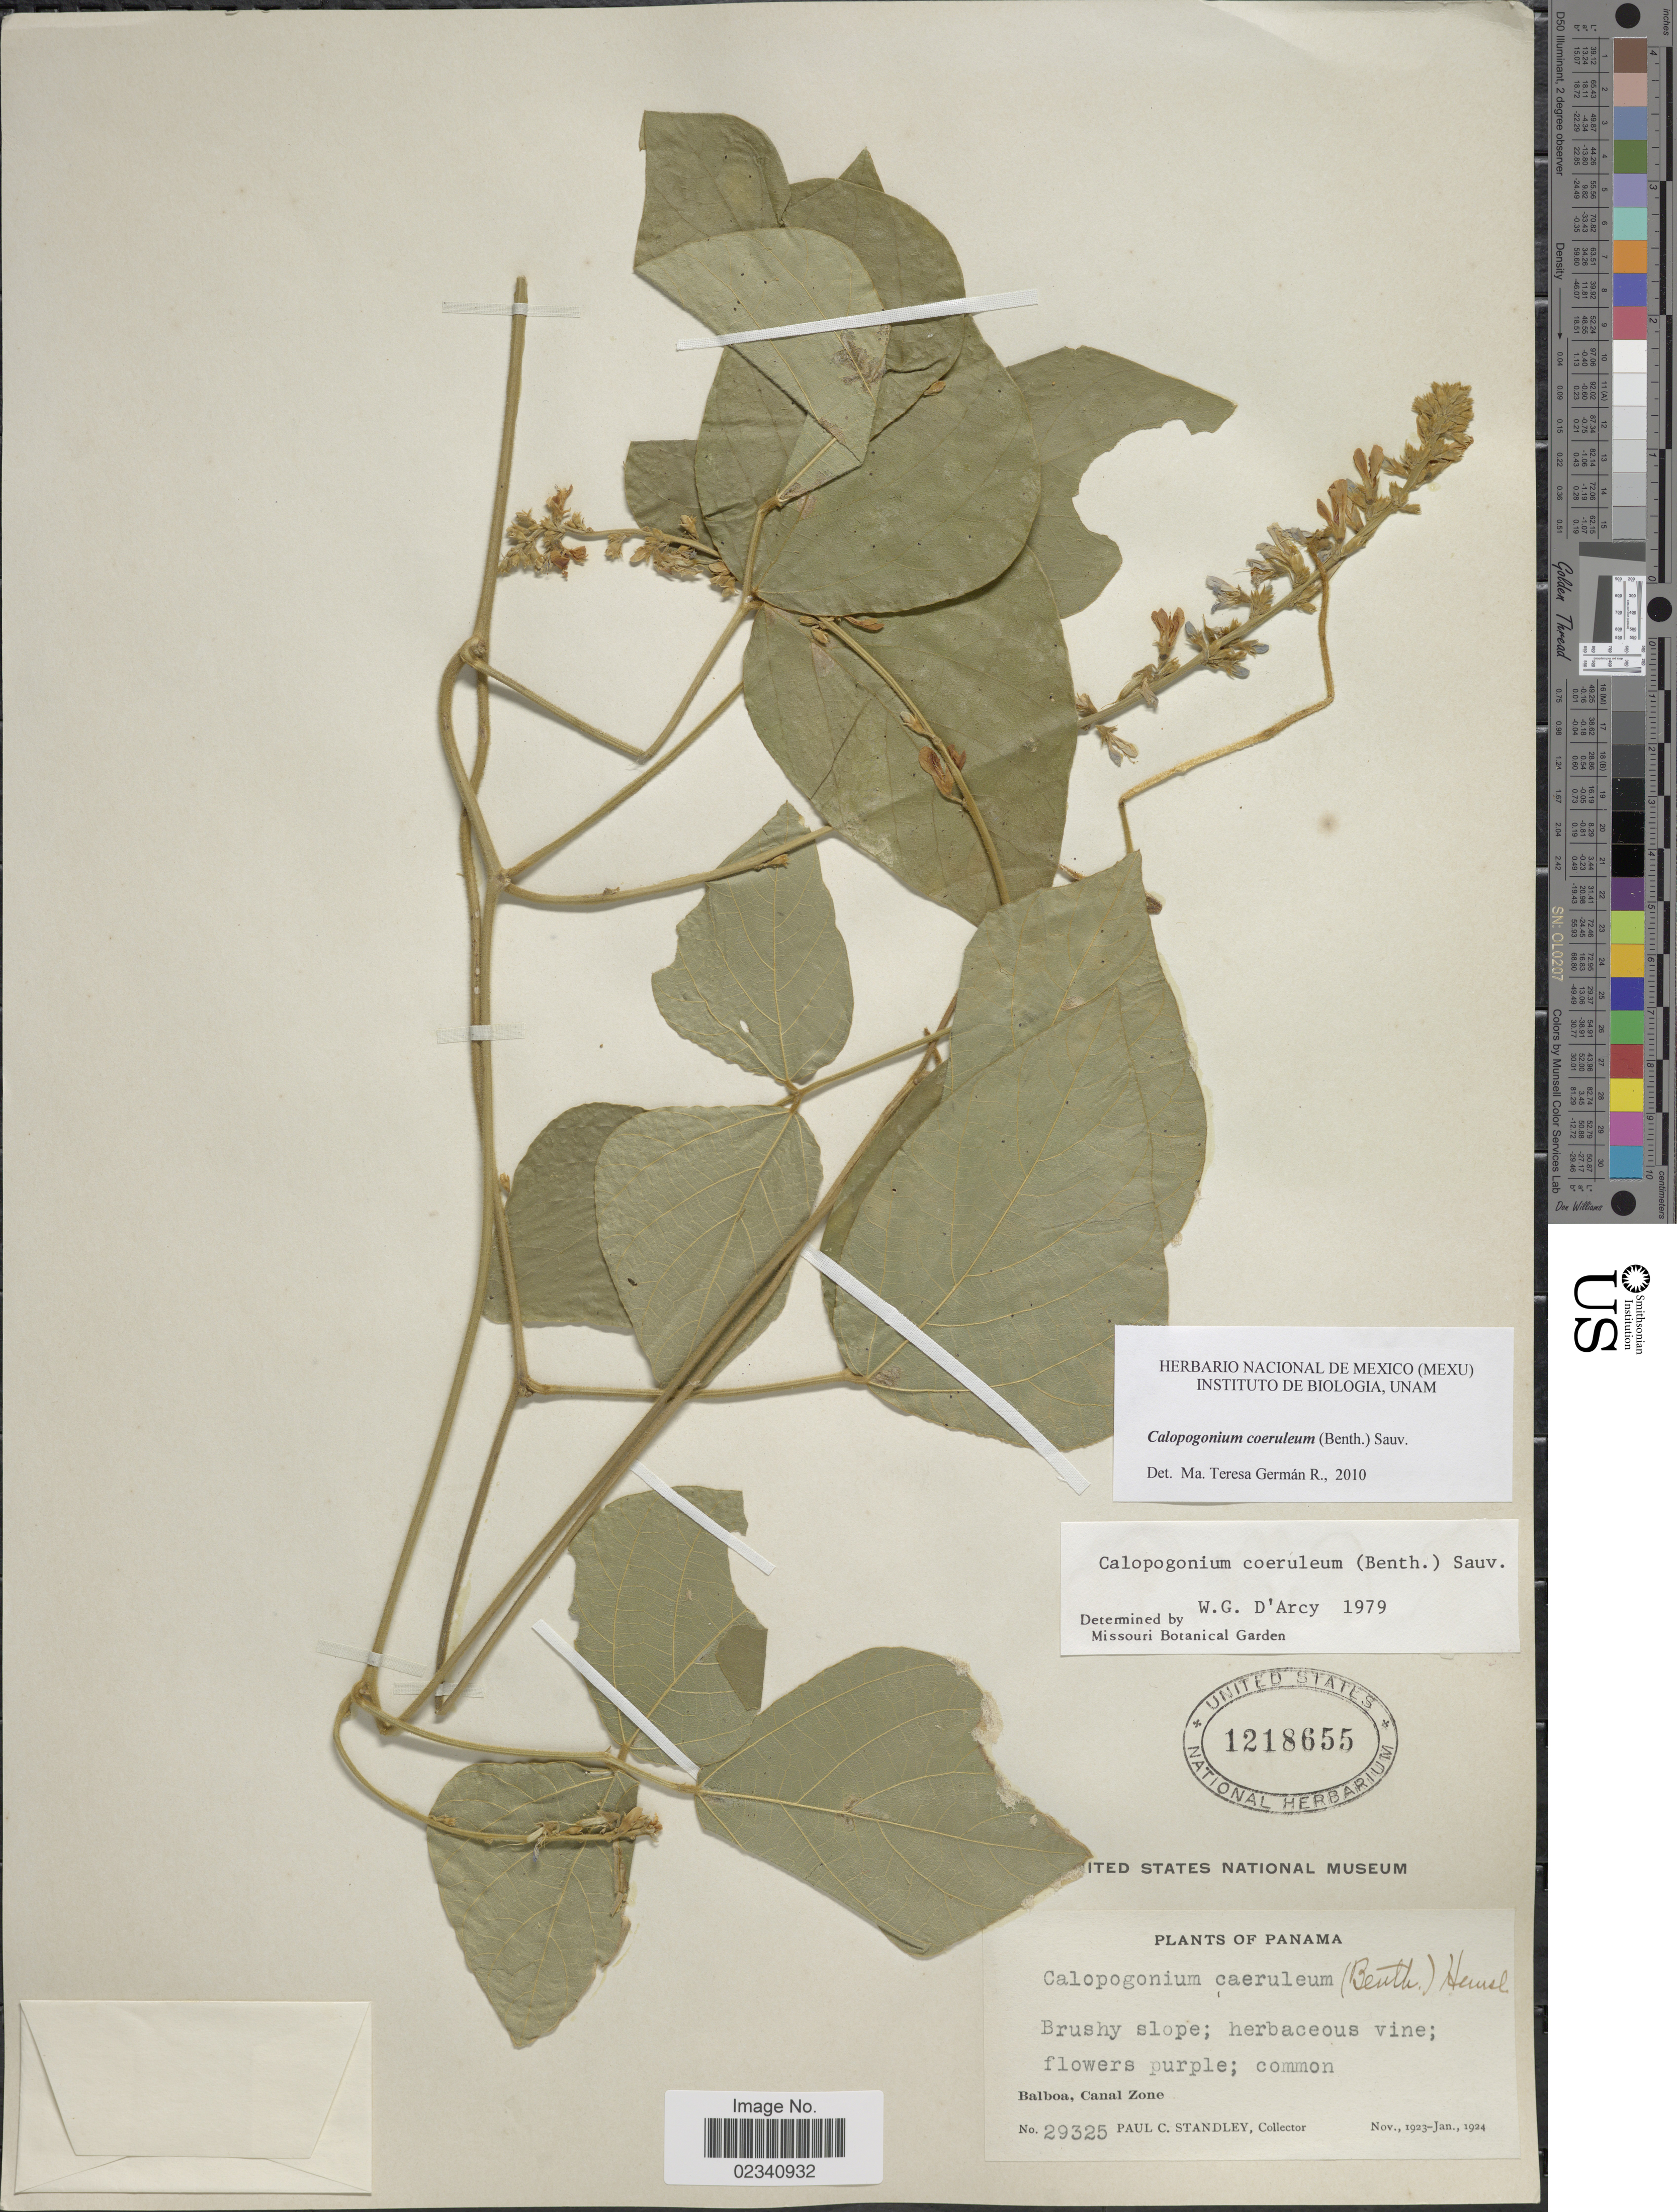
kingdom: Plantae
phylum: Tracheophyta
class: Magnoliopsida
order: Fabales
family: Fabaceae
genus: Calopogonium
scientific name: Calopogonium caeruleum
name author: (Benth.) C. Wright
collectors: P. C. Standley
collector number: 29325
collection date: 1923-11/1924-01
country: Panama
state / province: Colón / Panamá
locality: Panama, Balboa, Canal Zone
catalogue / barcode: US 1218655